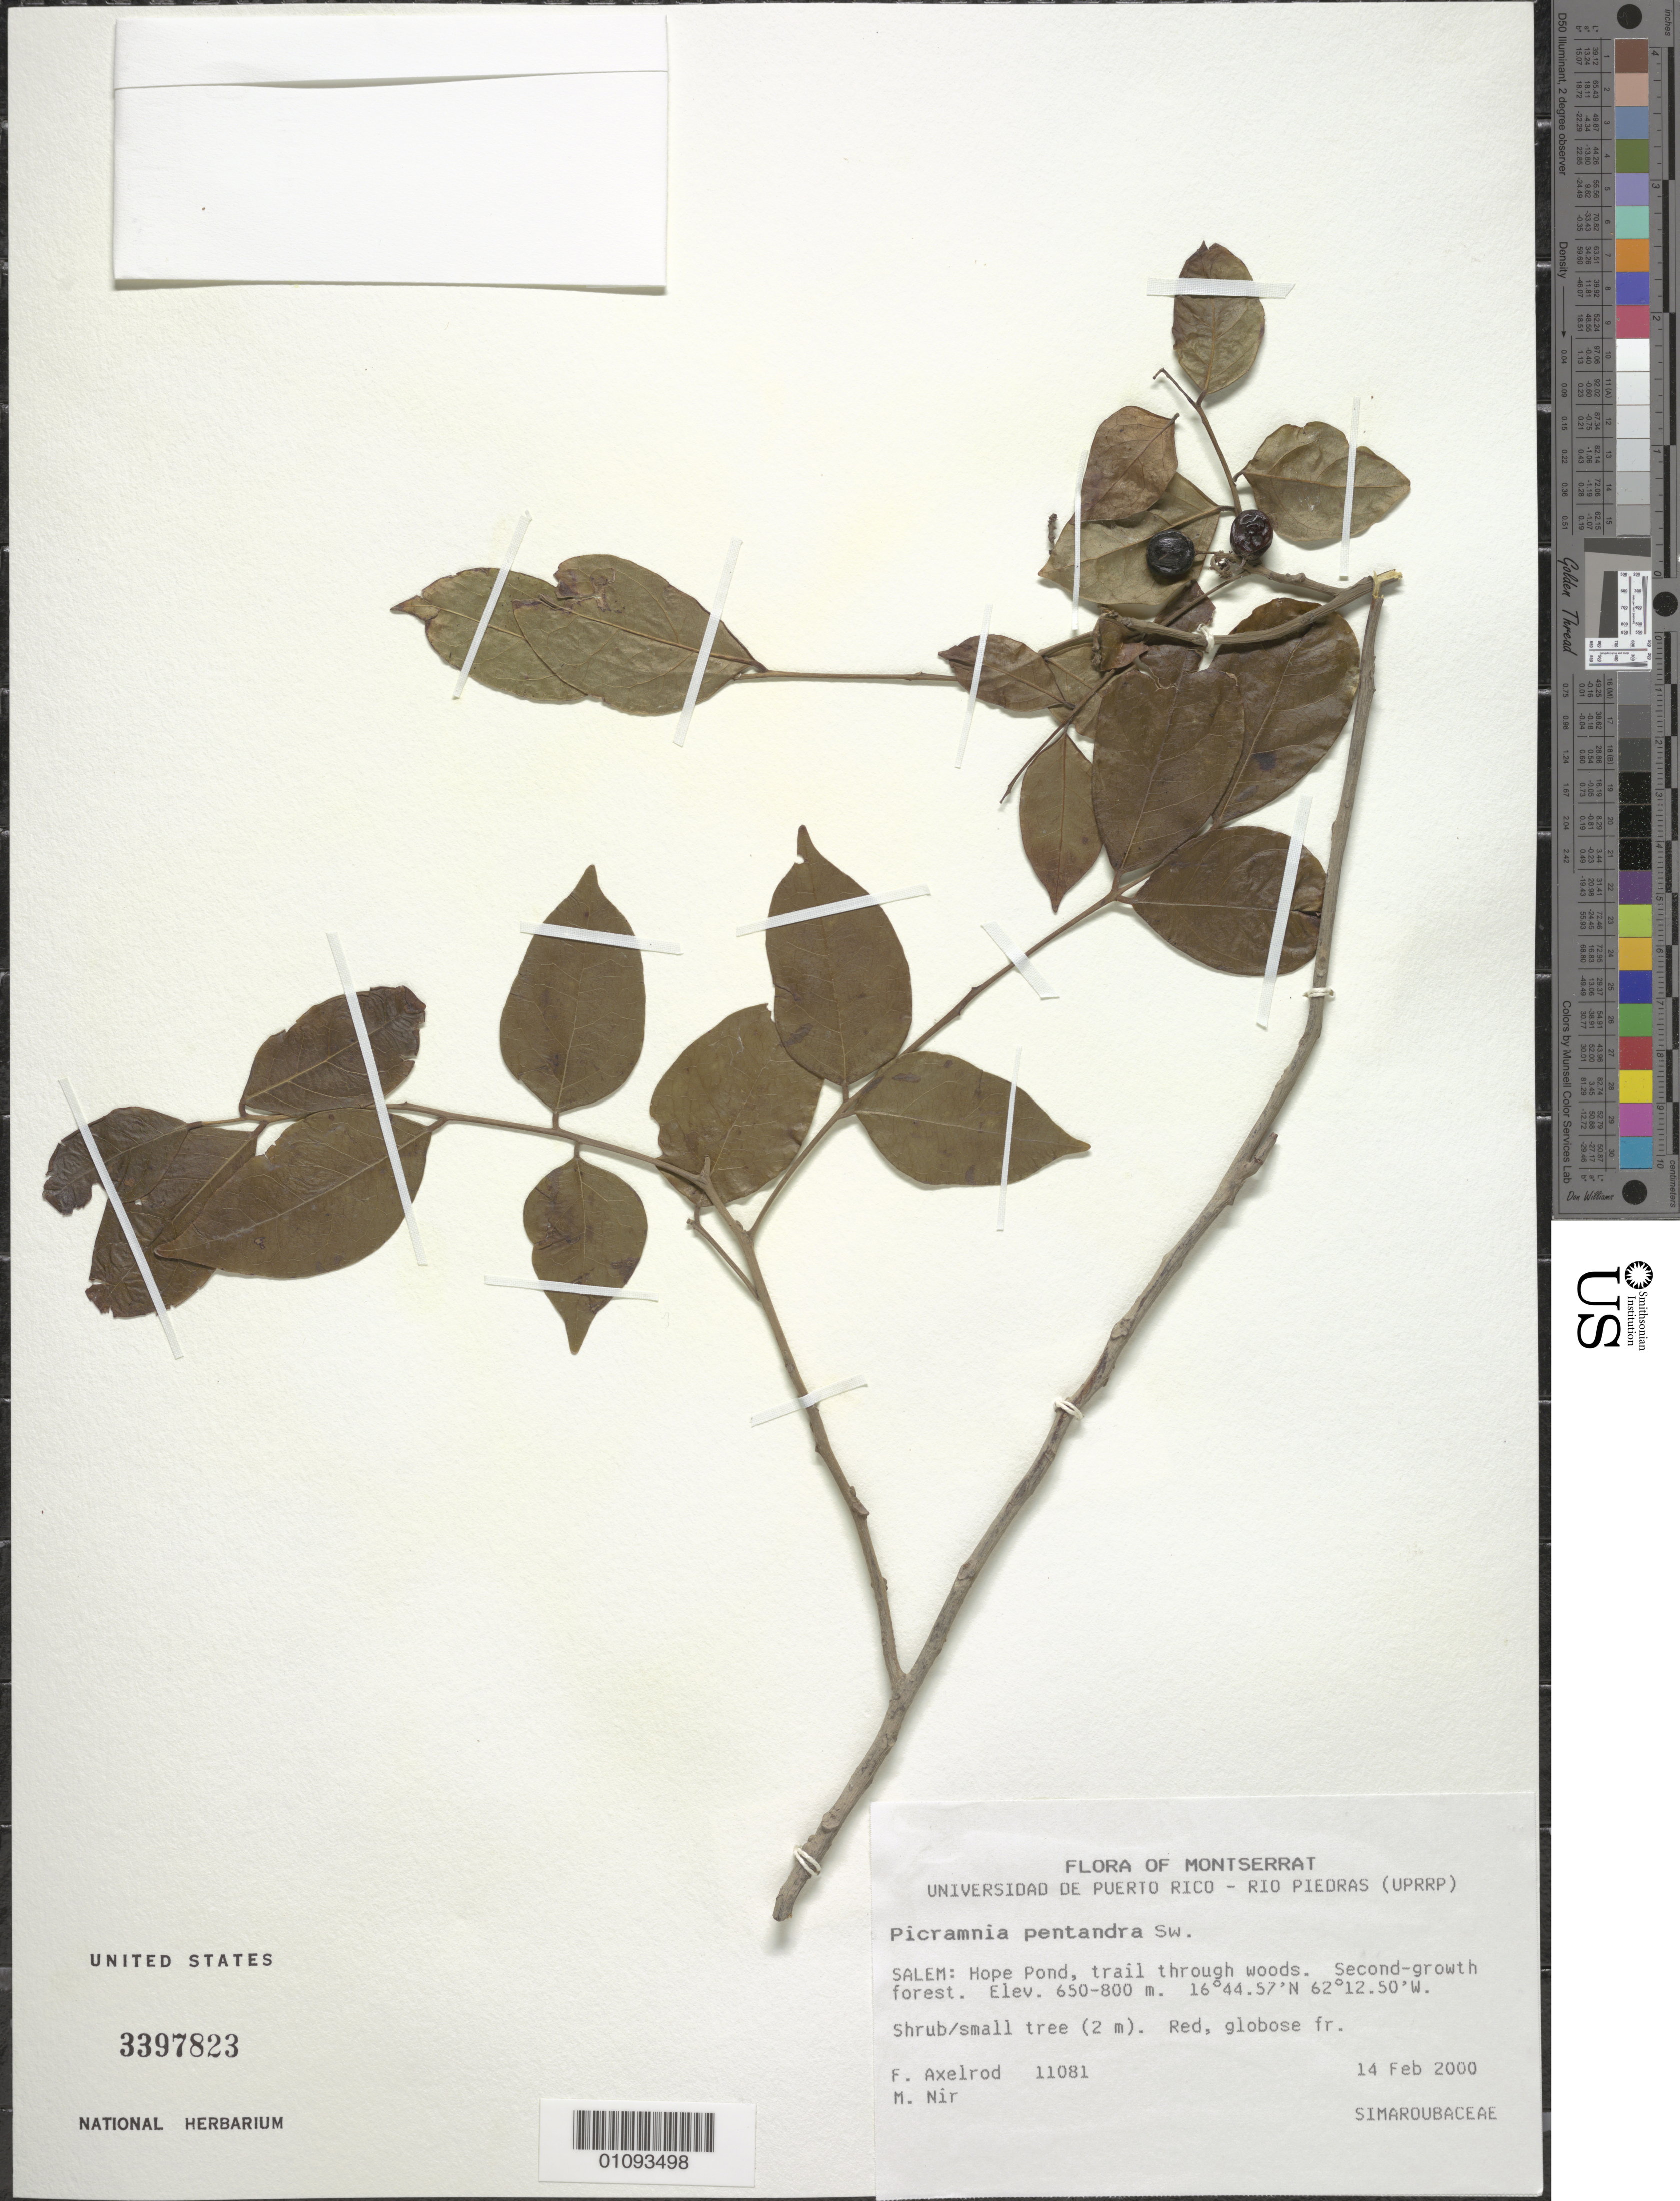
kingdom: Plantae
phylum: Tracheophyta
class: Magnoliopsida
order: Picramniales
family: Picramniaceae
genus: Picramnia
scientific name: Picramnia pentandra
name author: Sw.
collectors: F. S. Axelrod & M. A. Nir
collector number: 11081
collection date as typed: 14 Feb 2000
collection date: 2000-02-14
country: Montserrat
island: Montserrat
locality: Salem: Hope Pond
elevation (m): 650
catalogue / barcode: US 3397823